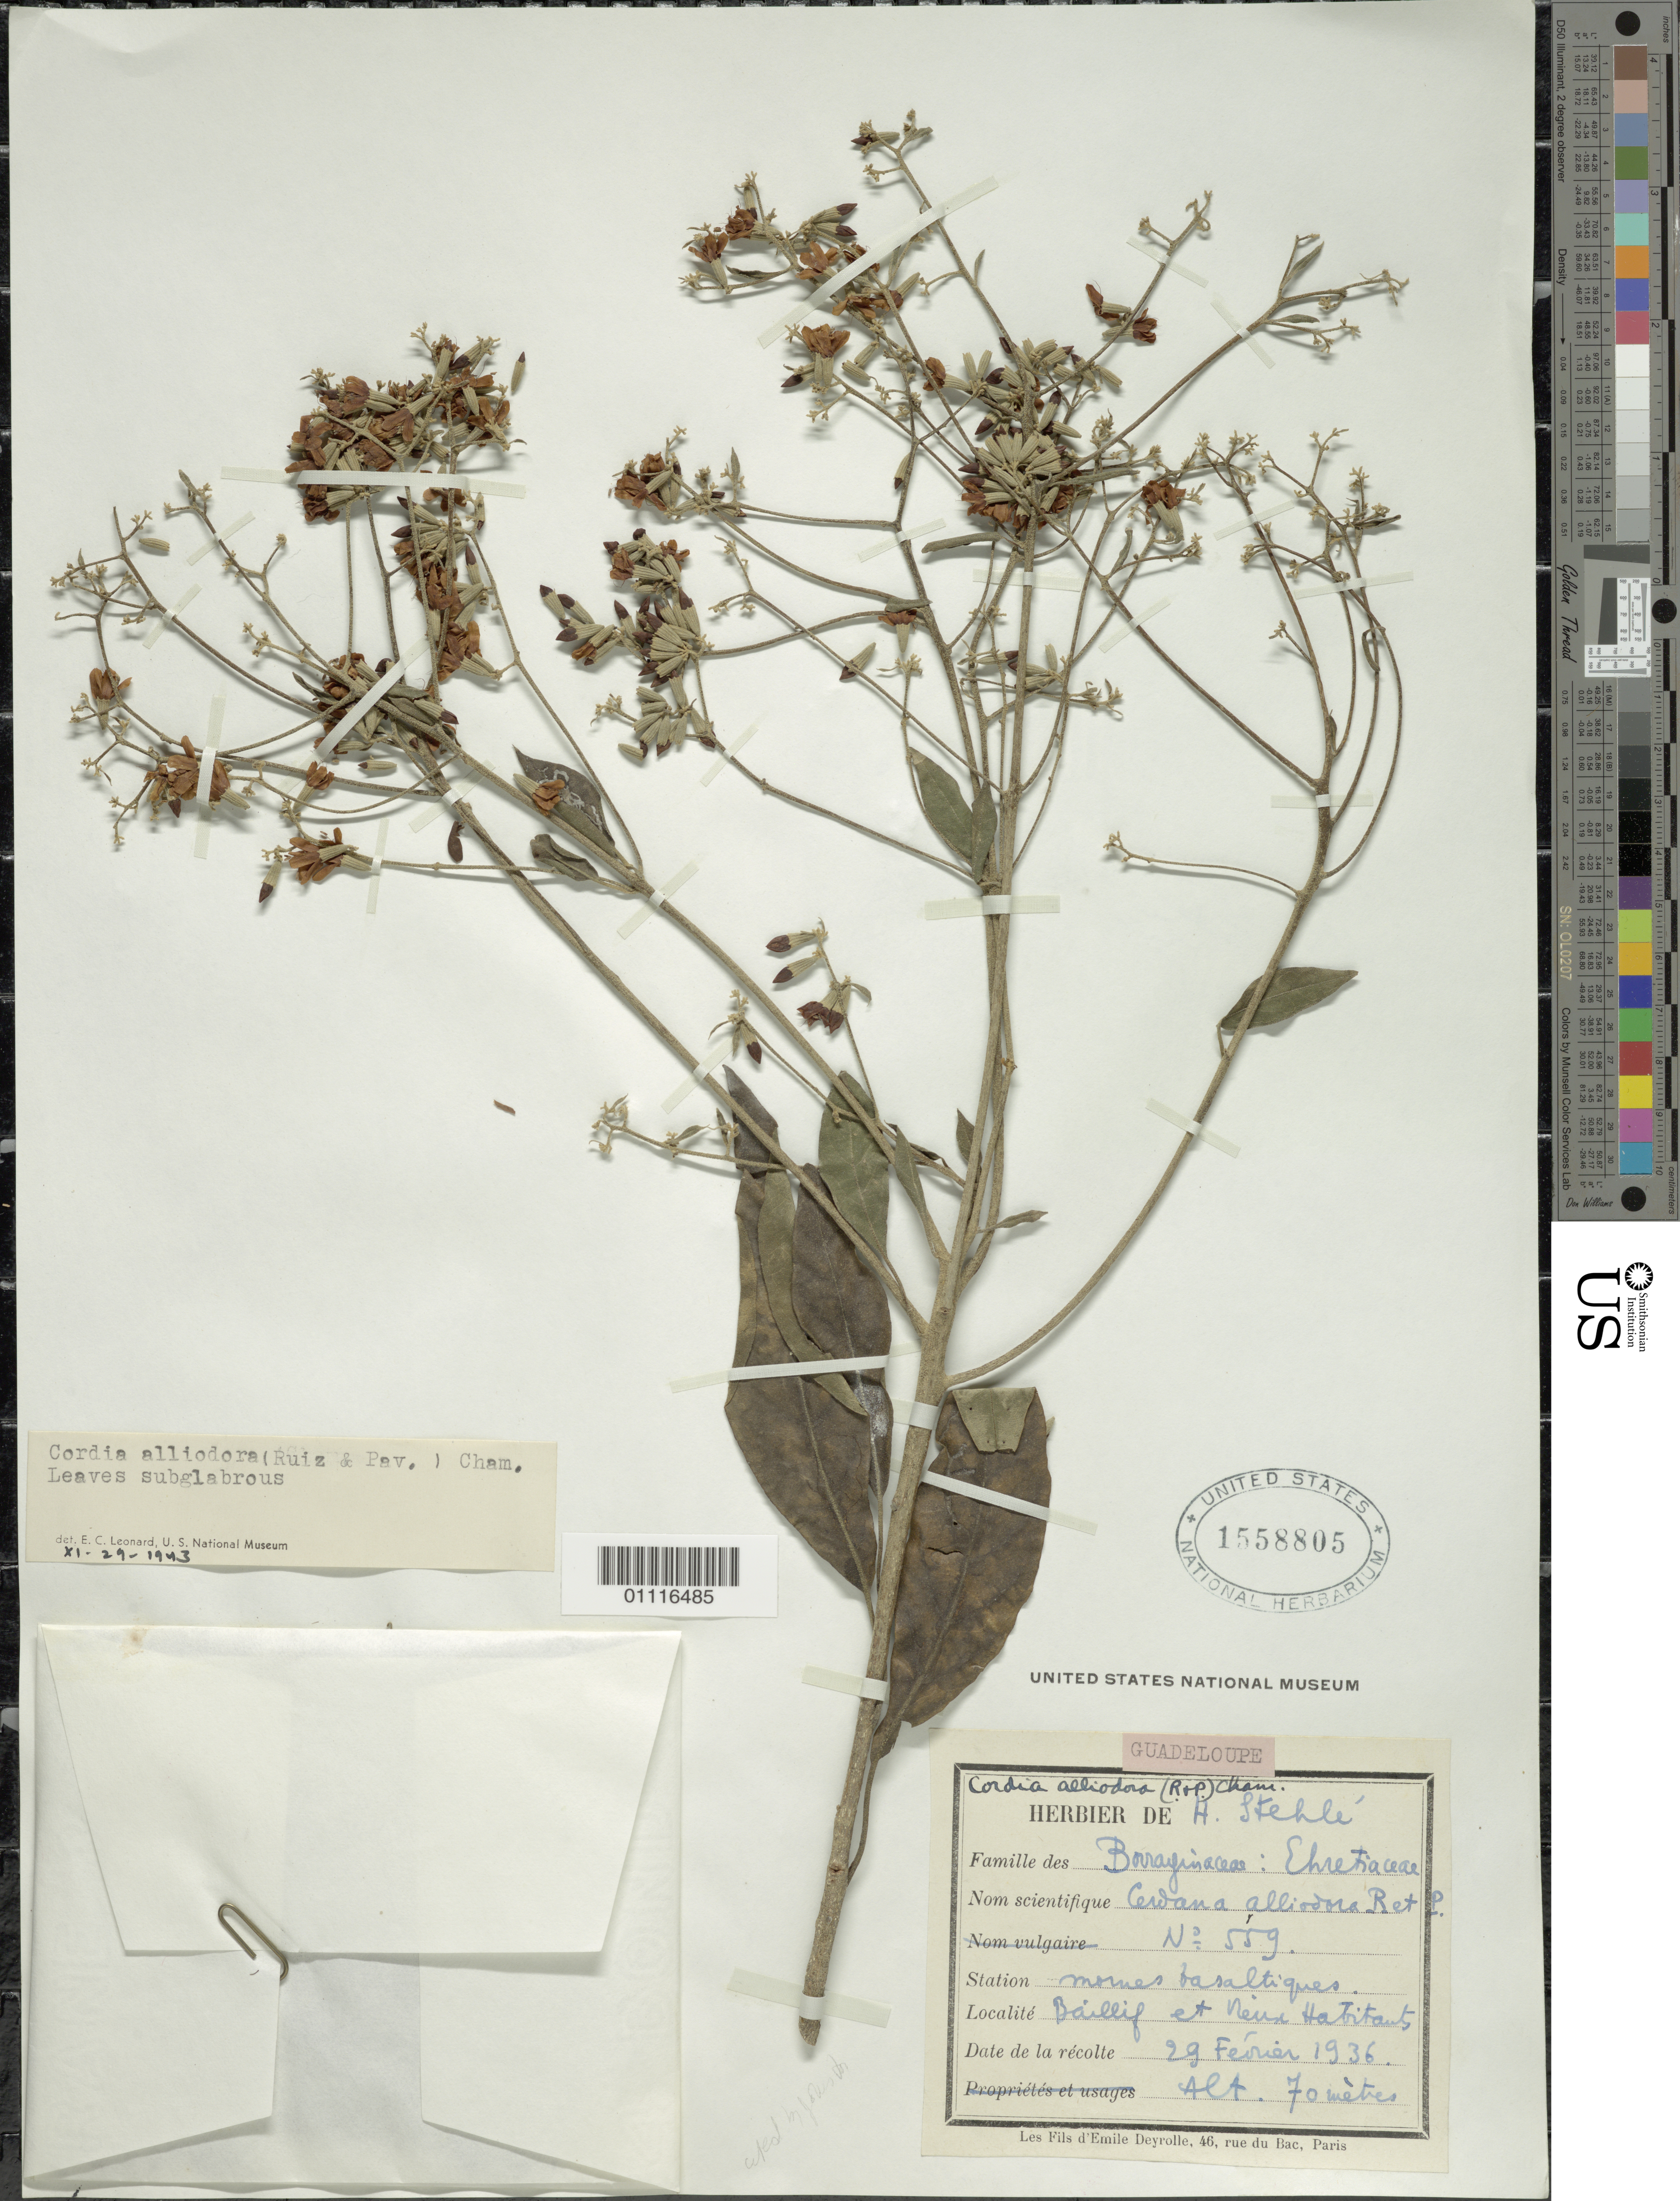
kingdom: Plantae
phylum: Tracheophyta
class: Magnoliopsida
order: Boraginales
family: Cordiaceae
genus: Cordia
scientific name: Cordia alliodora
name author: (Ruiz & Pav.) Oken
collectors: H. Stehlé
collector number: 559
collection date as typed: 29 Feb 1936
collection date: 1936-02-29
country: Guadeloupe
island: Basse Terre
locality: Baillif et Vieux Habitants. Mornes basaltiques.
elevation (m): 70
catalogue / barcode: US 1558805